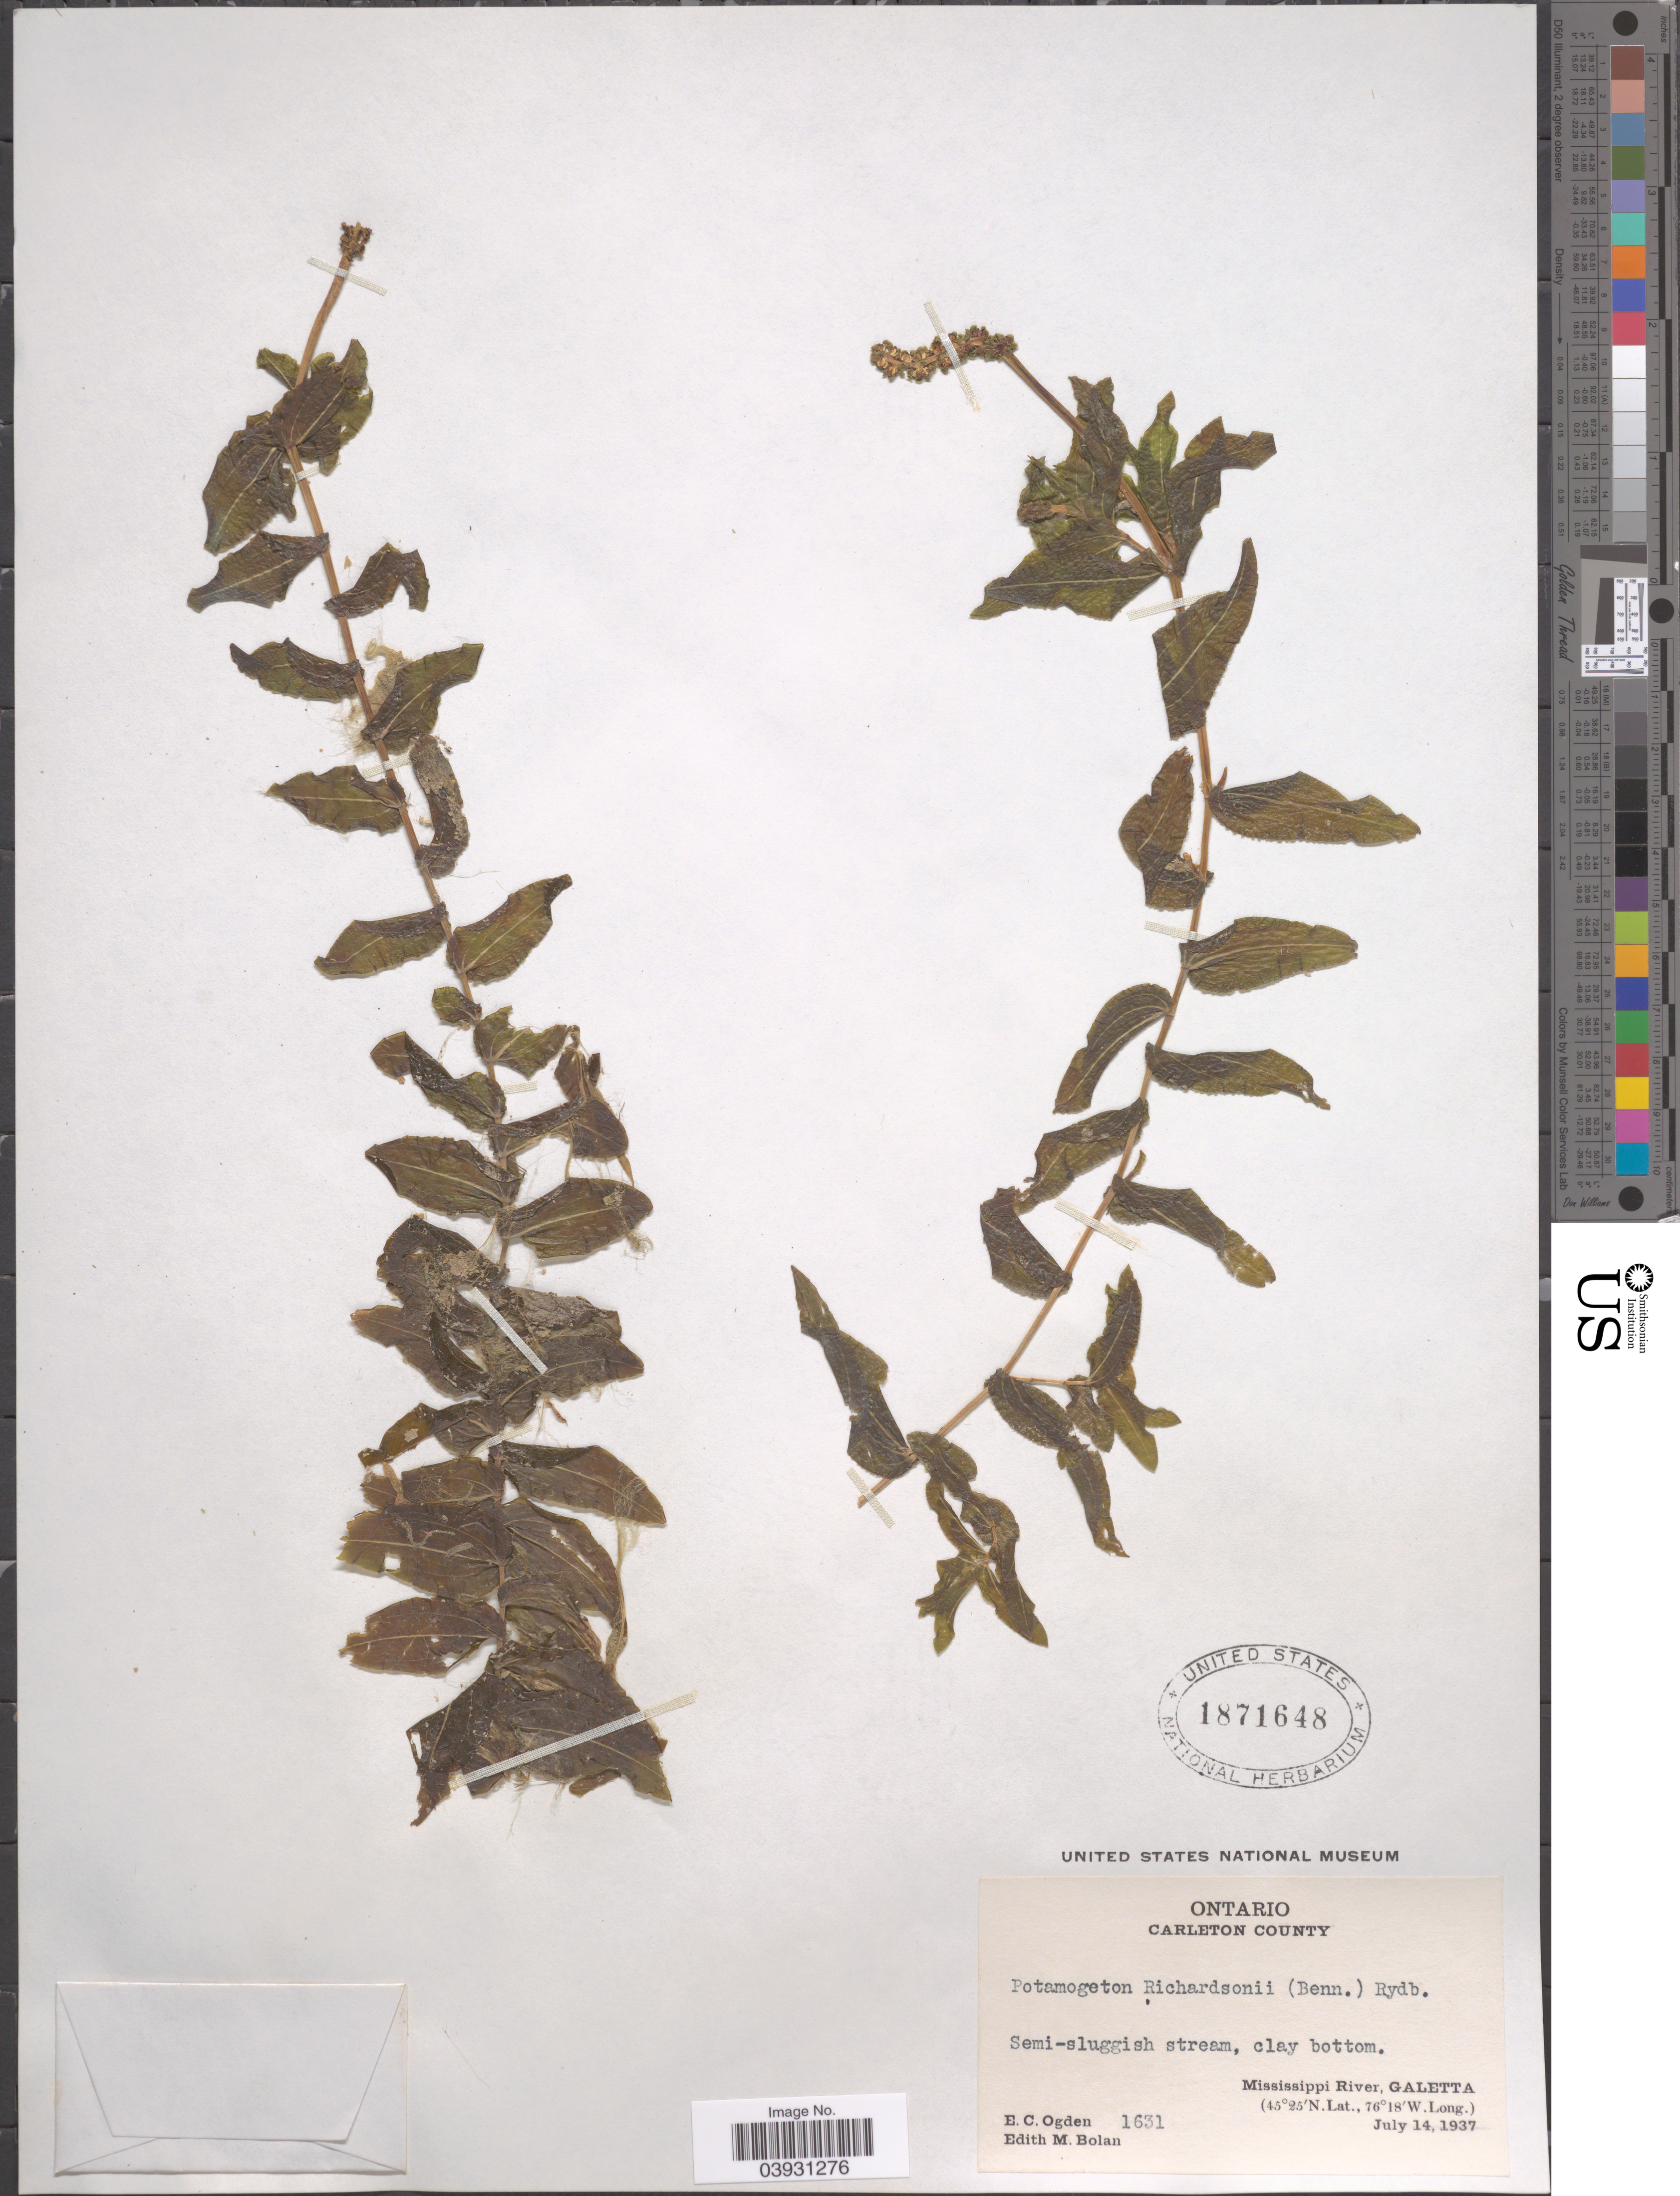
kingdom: Plantae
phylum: Tracheophyta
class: Liliopsida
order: Alismatales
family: Potamogetonaceae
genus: Potamogeton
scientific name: Potamogeton richardsonii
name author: (A.W. Benn.) Rydb.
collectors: E. Ogden & E. Bolan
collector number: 1631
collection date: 1937-07-14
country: Canada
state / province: Ontario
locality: Carleton County. Mississippi river, Galetta.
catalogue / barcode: US 1871648